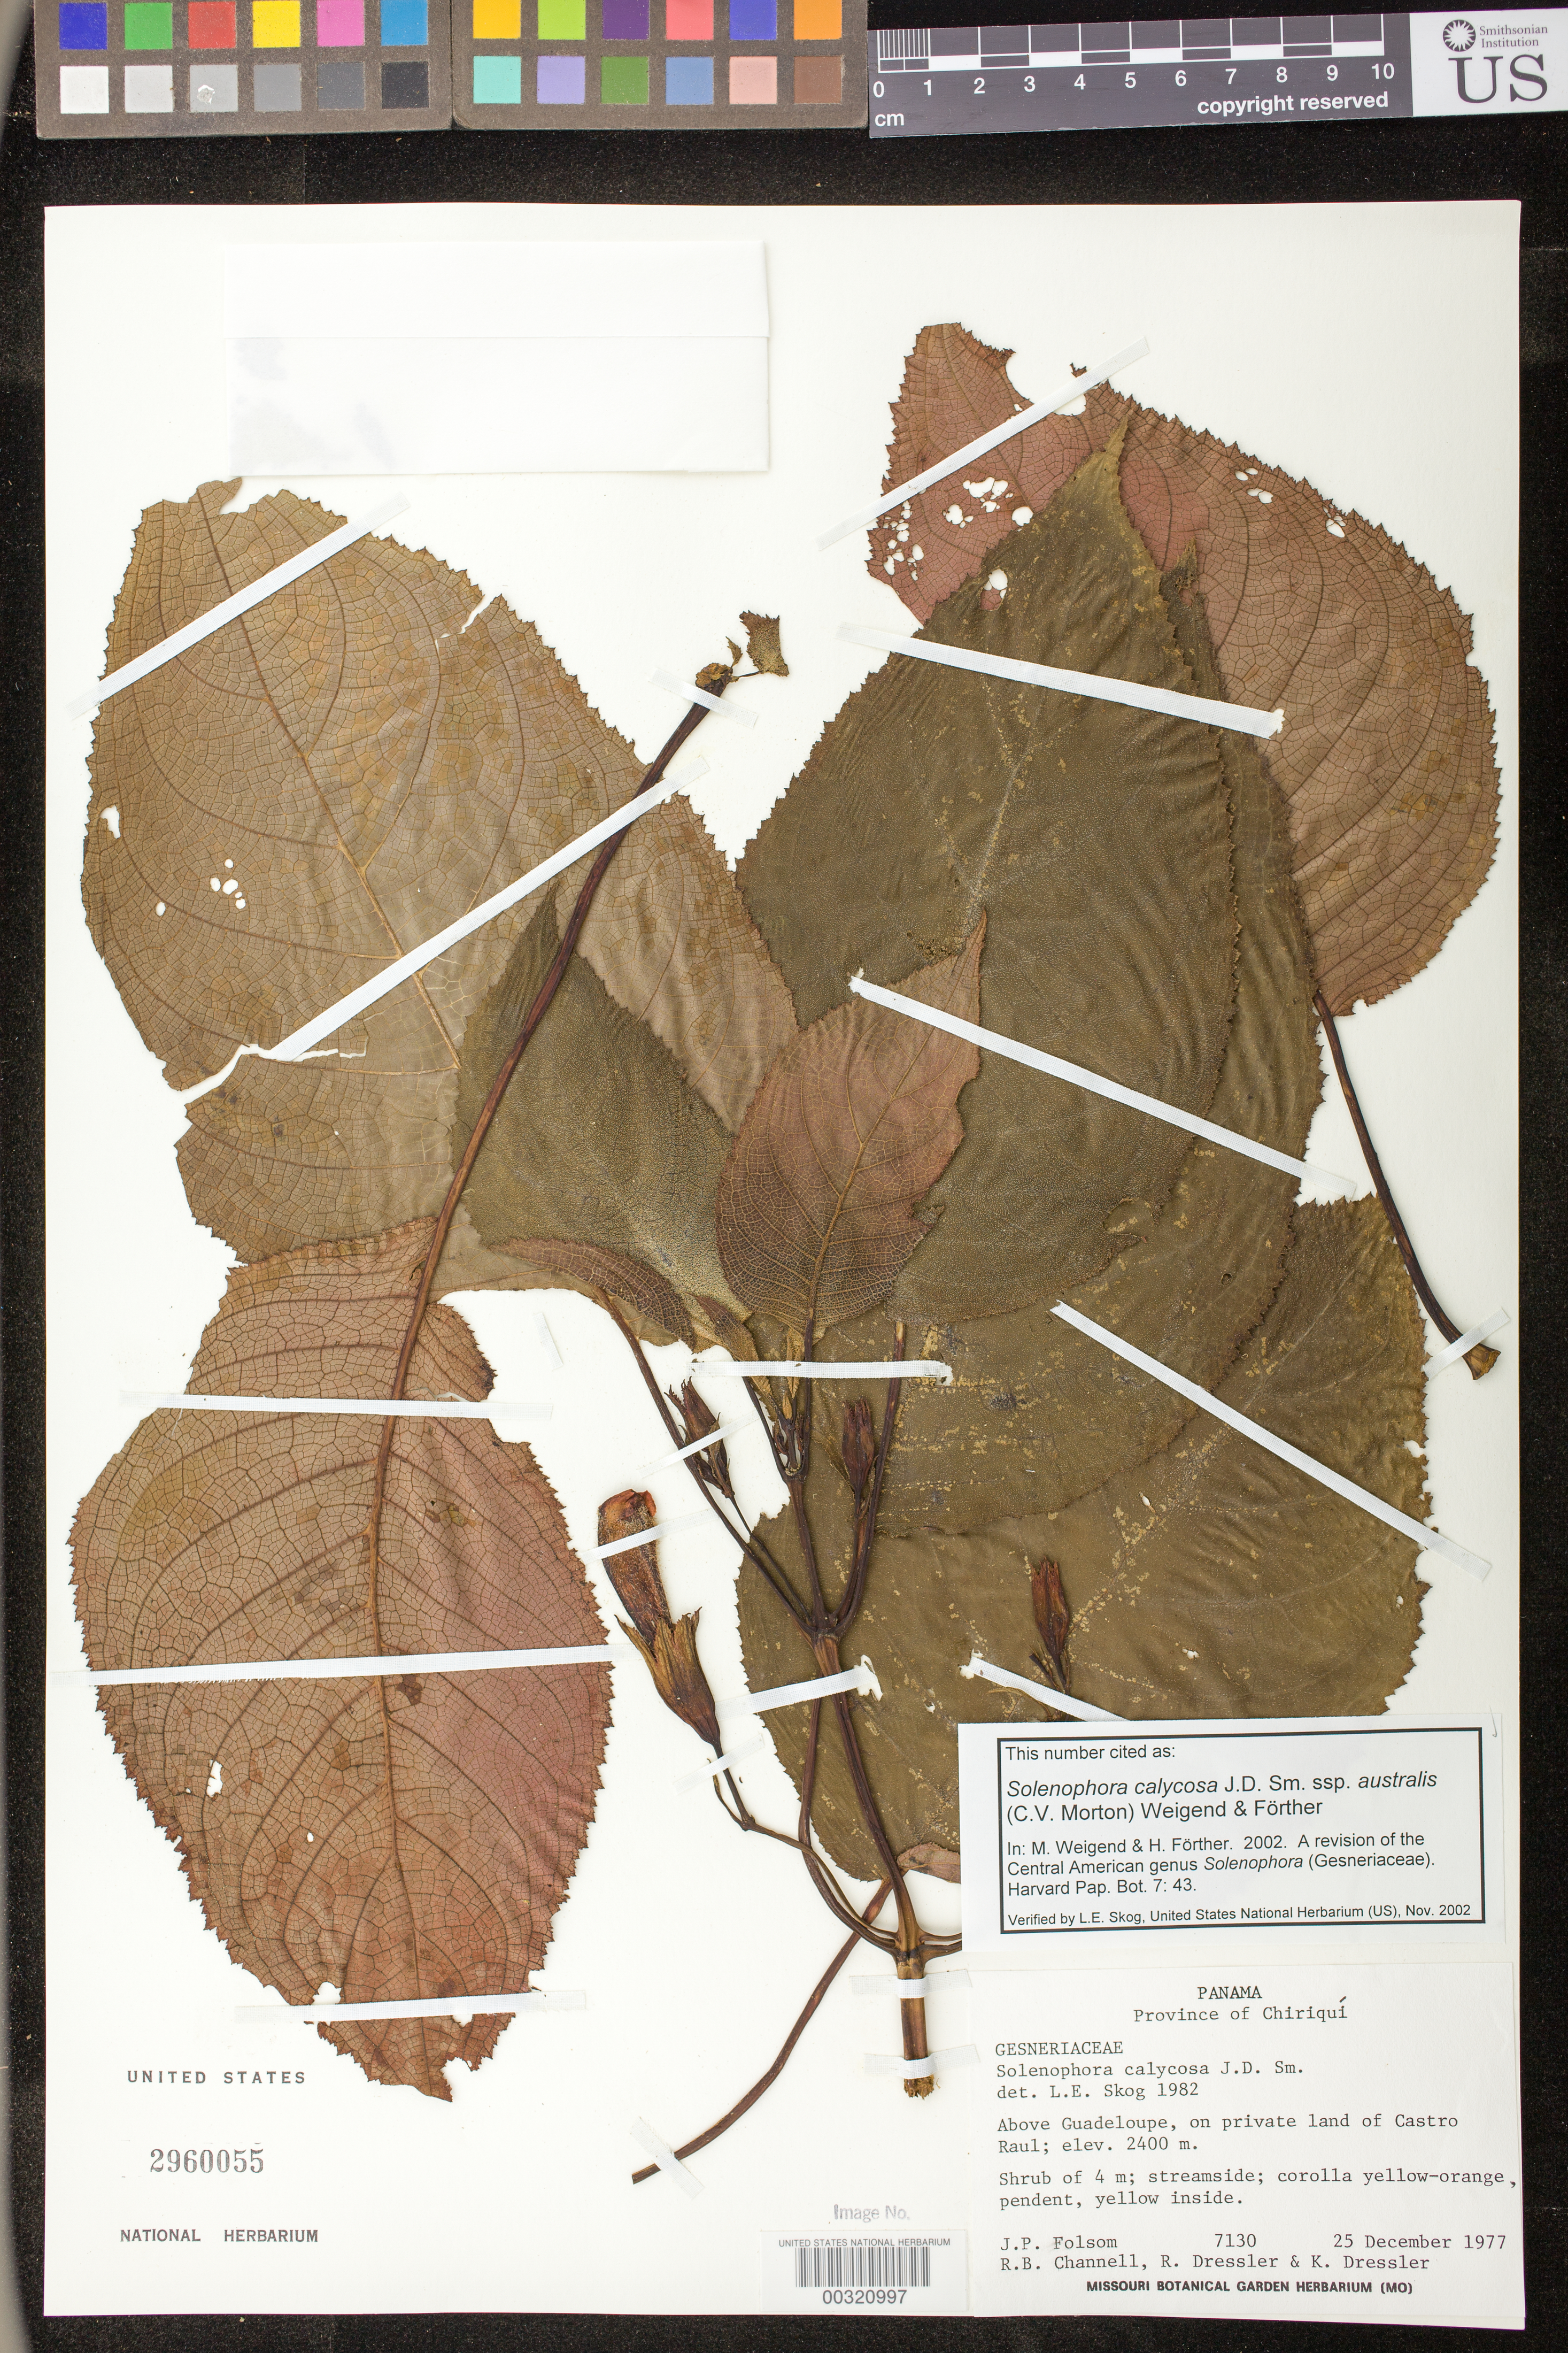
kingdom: Plantae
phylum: Tracheophyta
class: Magnoliopsida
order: Lamiales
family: Gesneriaceae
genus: Solenophora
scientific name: Solenophora calycosa subsp. australis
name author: (C.V. Morton) Weigend & Förther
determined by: Weigend; Förther, Harald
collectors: J. P. Folsom, R. B. Channell, R. Dressler & K. Dressler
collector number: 7130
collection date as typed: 25 Dec 1977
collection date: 1977-12-25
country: Panama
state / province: Chiriquí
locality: Above Guadeloupe, on private land of Castro Raul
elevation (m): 2400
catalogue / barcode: US 2960055